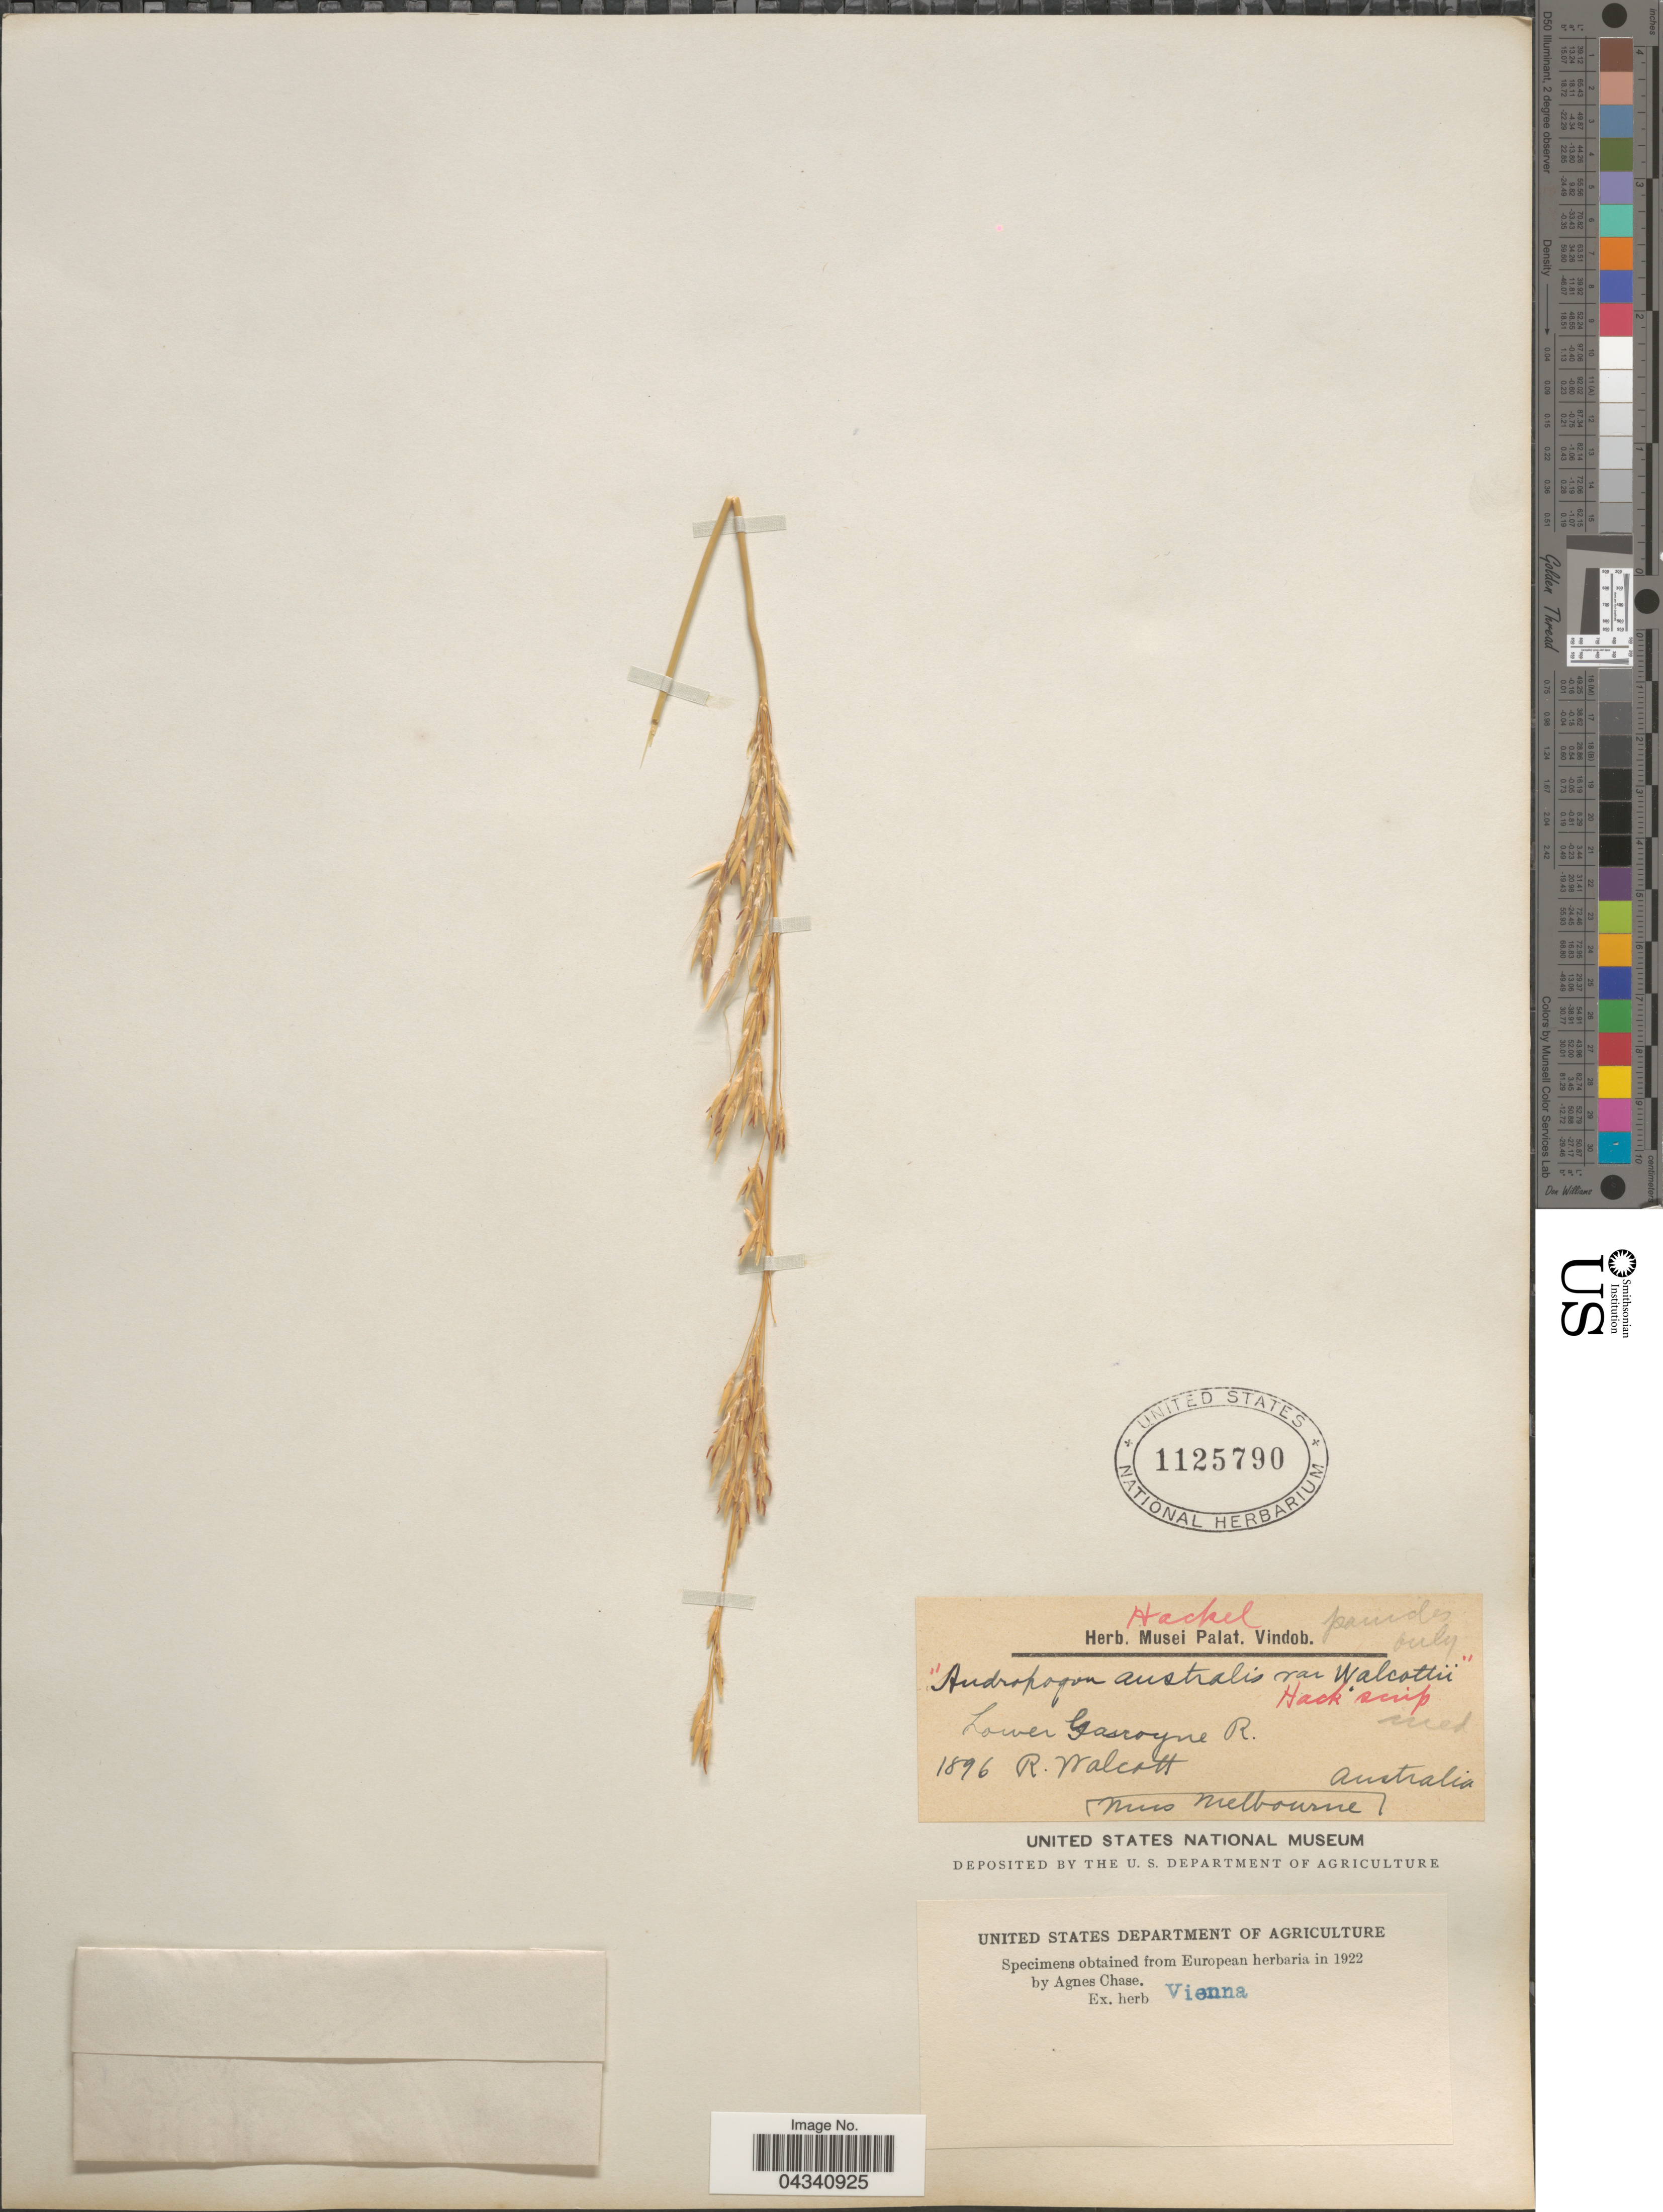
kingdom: Plantae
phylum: Tracheophyta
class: Liliopsida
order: Poales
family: Poaceae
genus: Sorghum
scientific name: Sorghum plumosum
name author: (R. Br.) P. Beauv.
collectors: R. Walcott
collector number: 1896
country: Australia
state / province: Western Australia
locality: Lower Gascoyne R.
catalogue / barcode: US 1125790